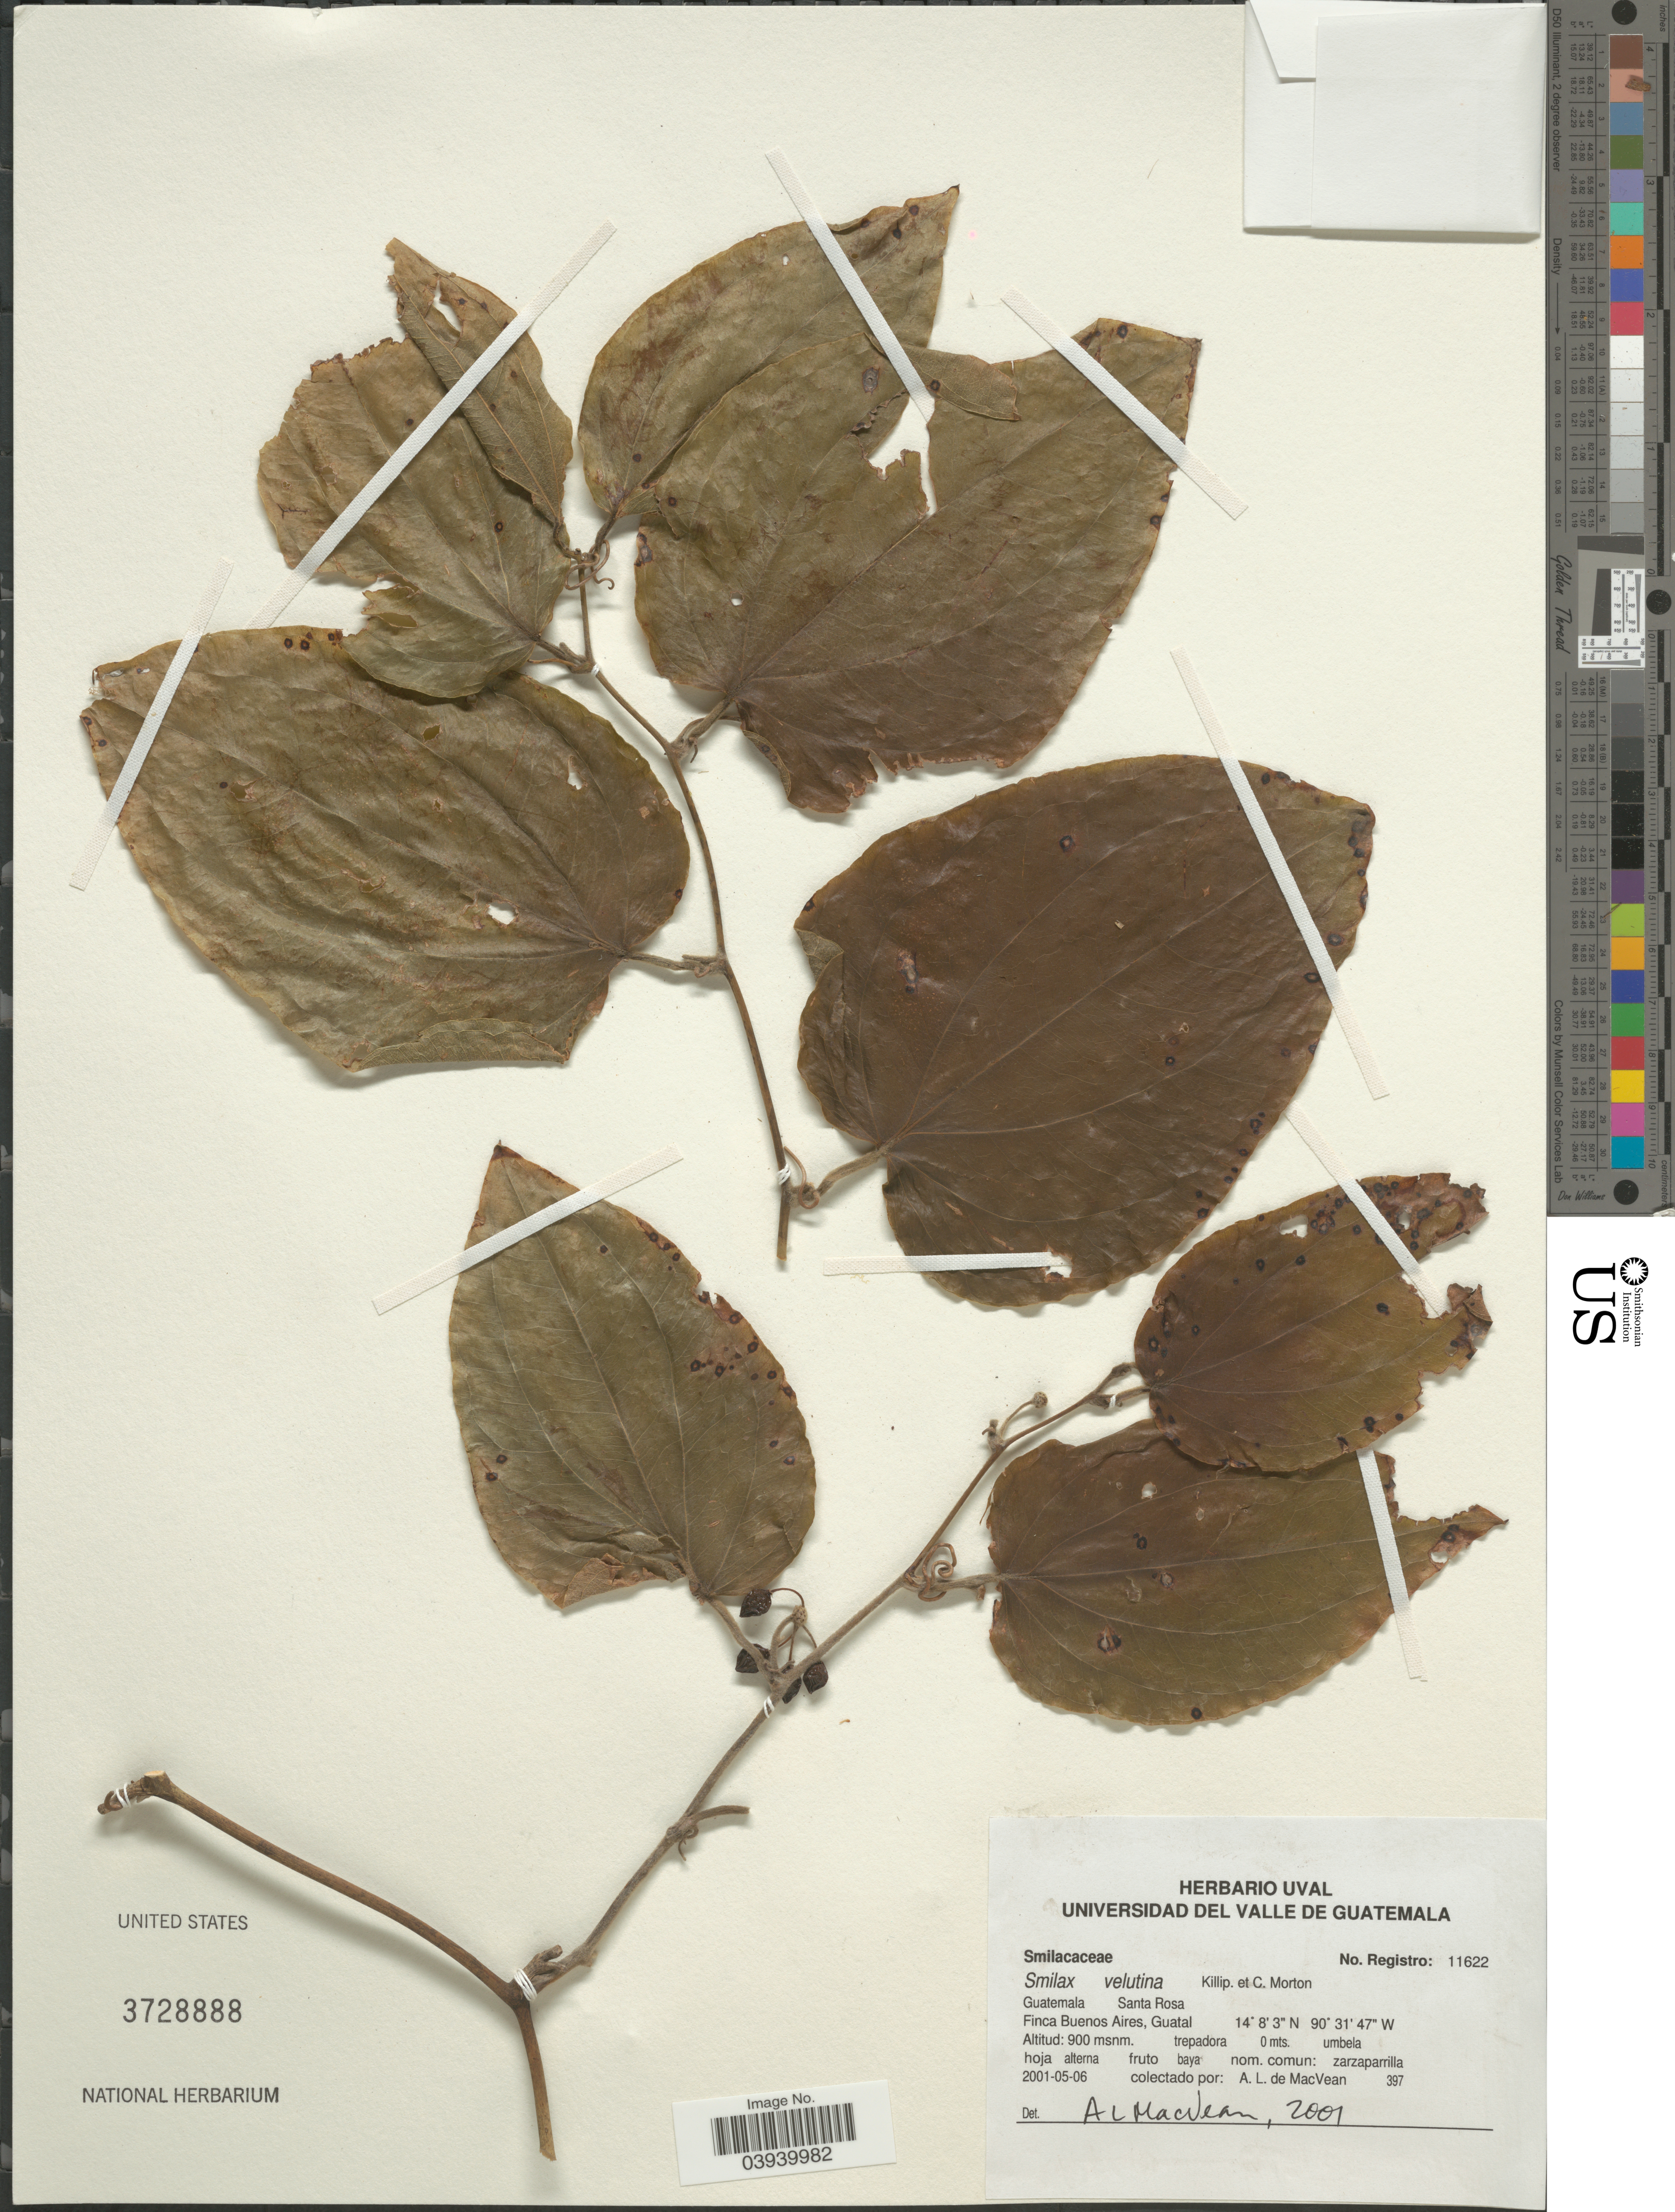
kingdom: Plantae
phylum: Tracheophyta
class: Liliopsida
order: Liliales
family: Smilacaceae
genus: Smilax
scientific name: Smilax velutina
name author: Killip & C.V. Morton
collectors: A. MacVean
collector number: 397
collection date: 2001-05-06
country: Guatemala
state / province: Santa Rosa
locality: Finca Buenos Aires, Guatal.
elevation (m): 900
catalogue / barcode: US 3728888